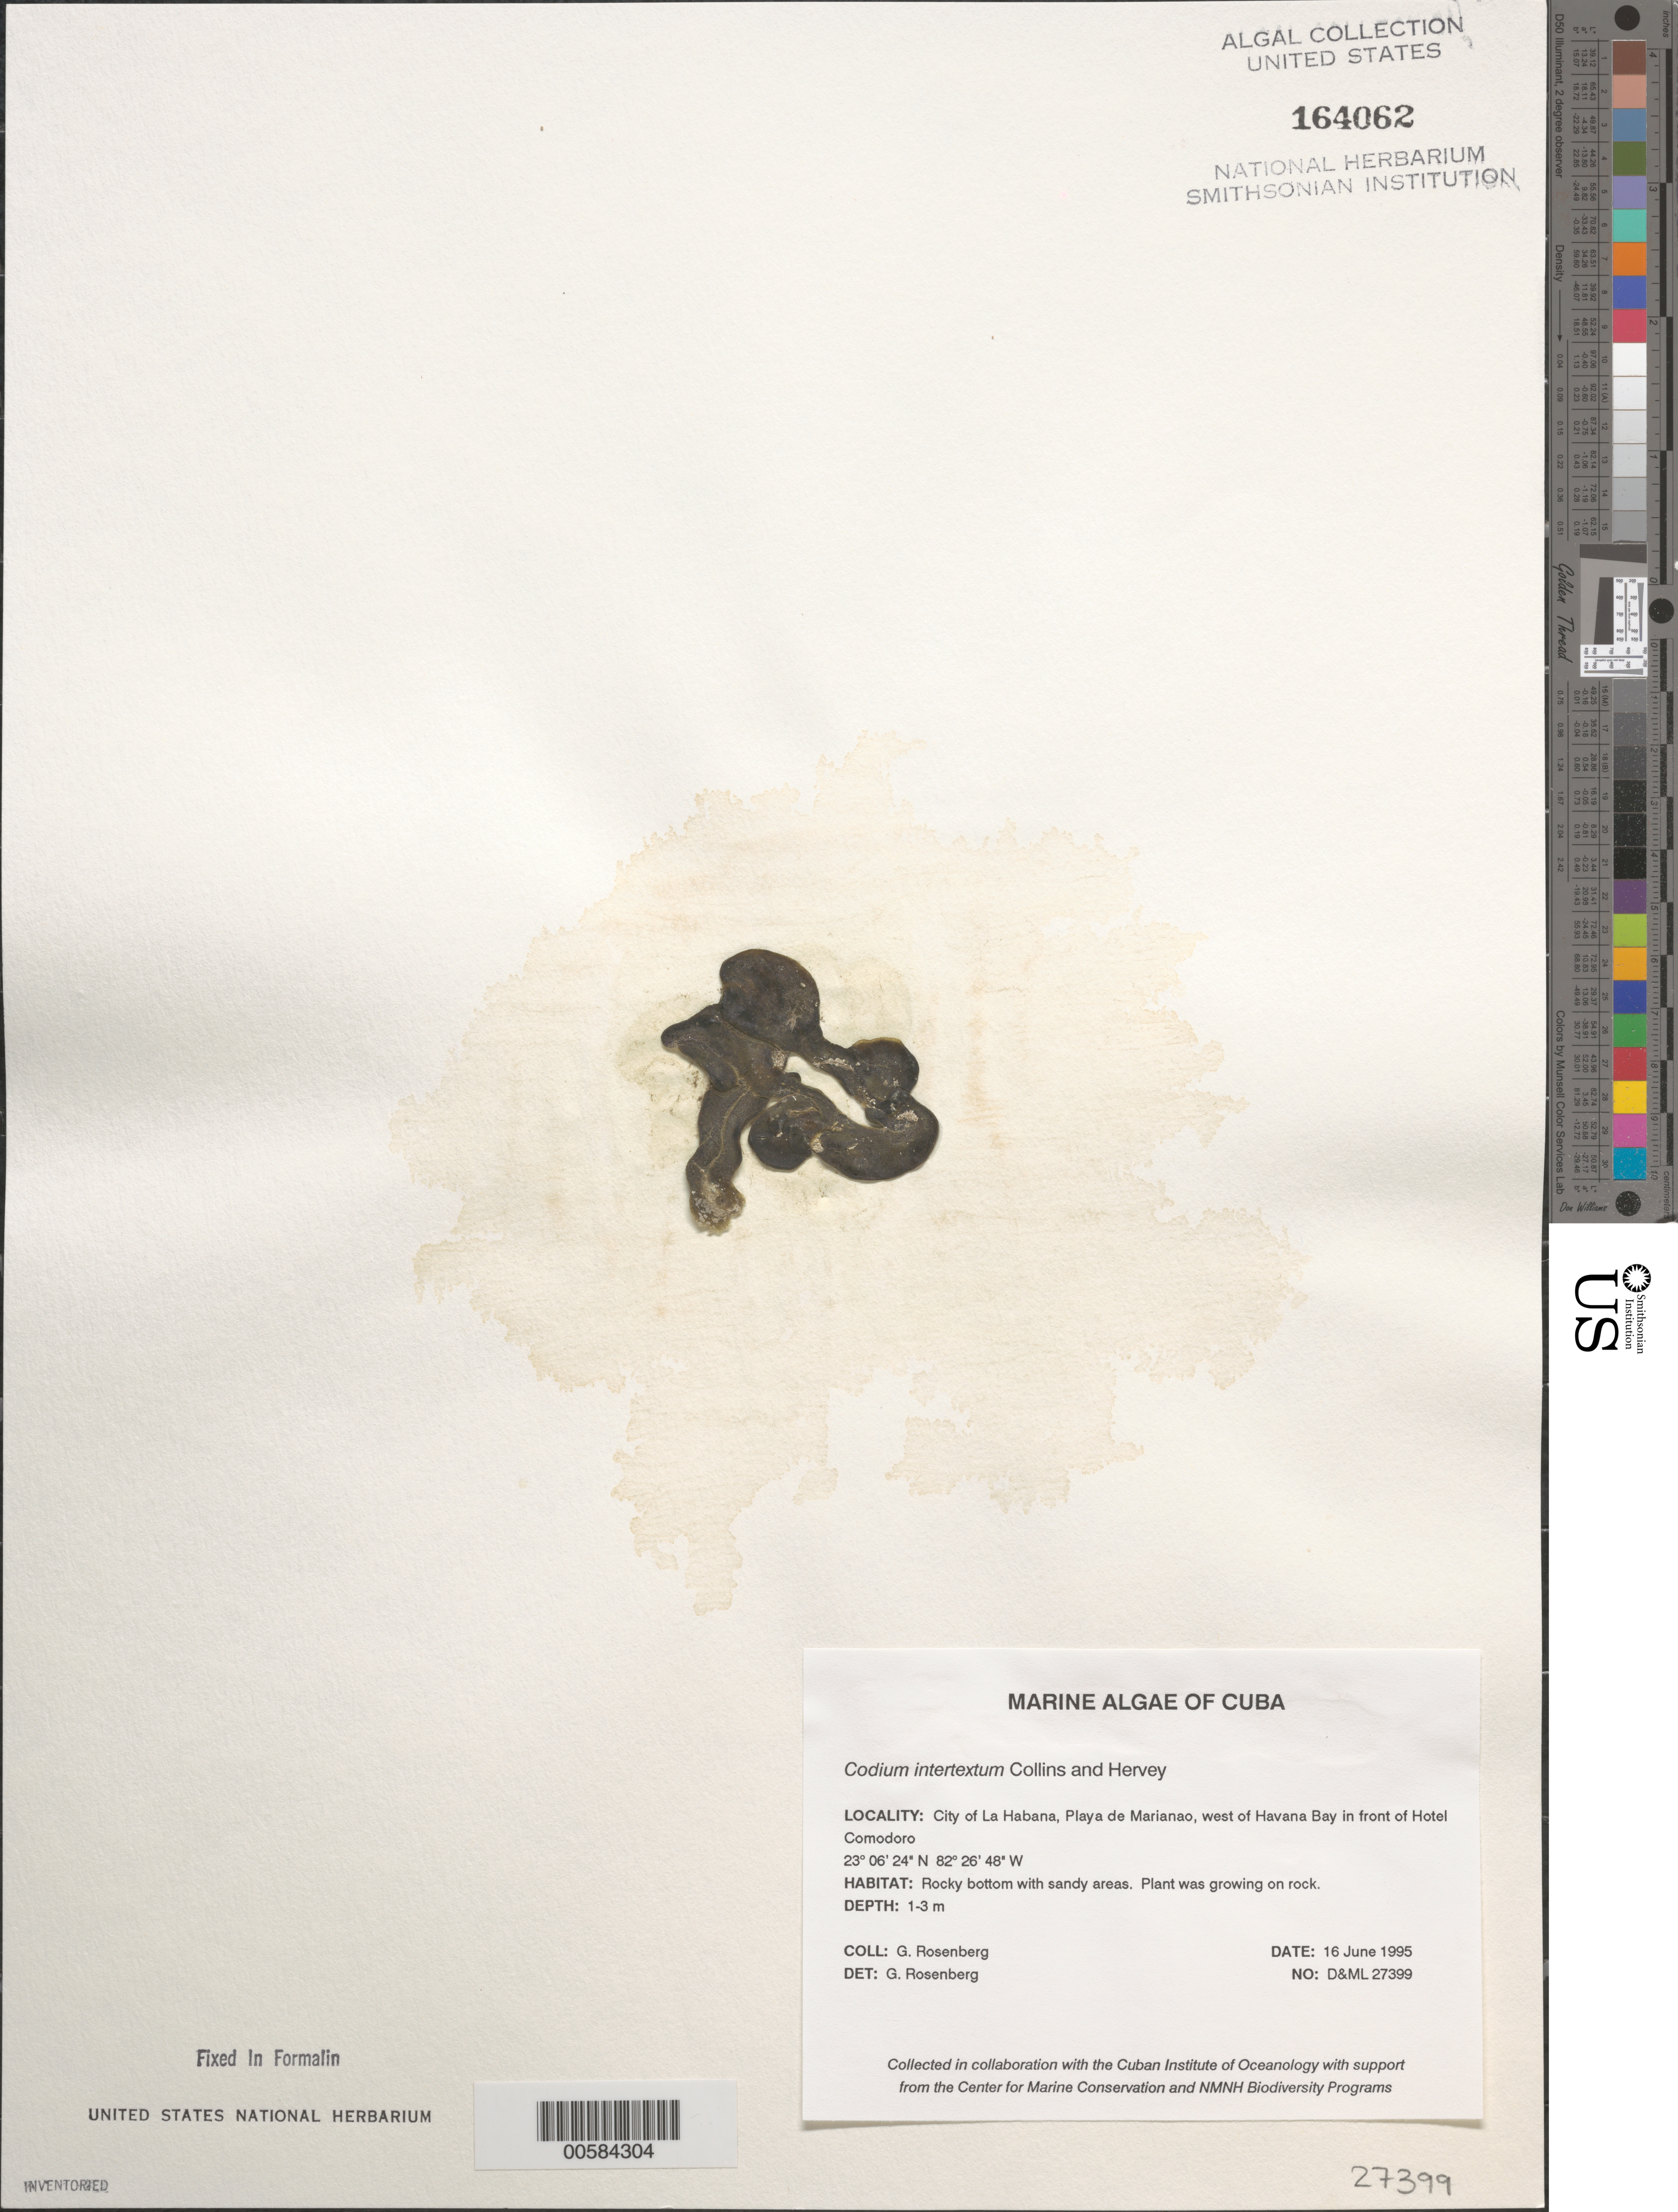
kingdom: Plantae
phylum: Chlorophyta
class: Ulvophyceae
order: Bryopsidales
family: Codiaceae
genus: Codium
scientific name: Codium intertextum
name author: Collins & Herv.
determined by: Rosenberg, G.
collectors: G. Rosenberg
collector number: D&ML 27399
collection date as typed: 16 Jun 1995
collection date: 1995-06-16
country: Cuba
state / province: La Habana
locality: La habana, playa de marianao, hotel comodoro, west of havana bay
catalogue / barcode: US 164062